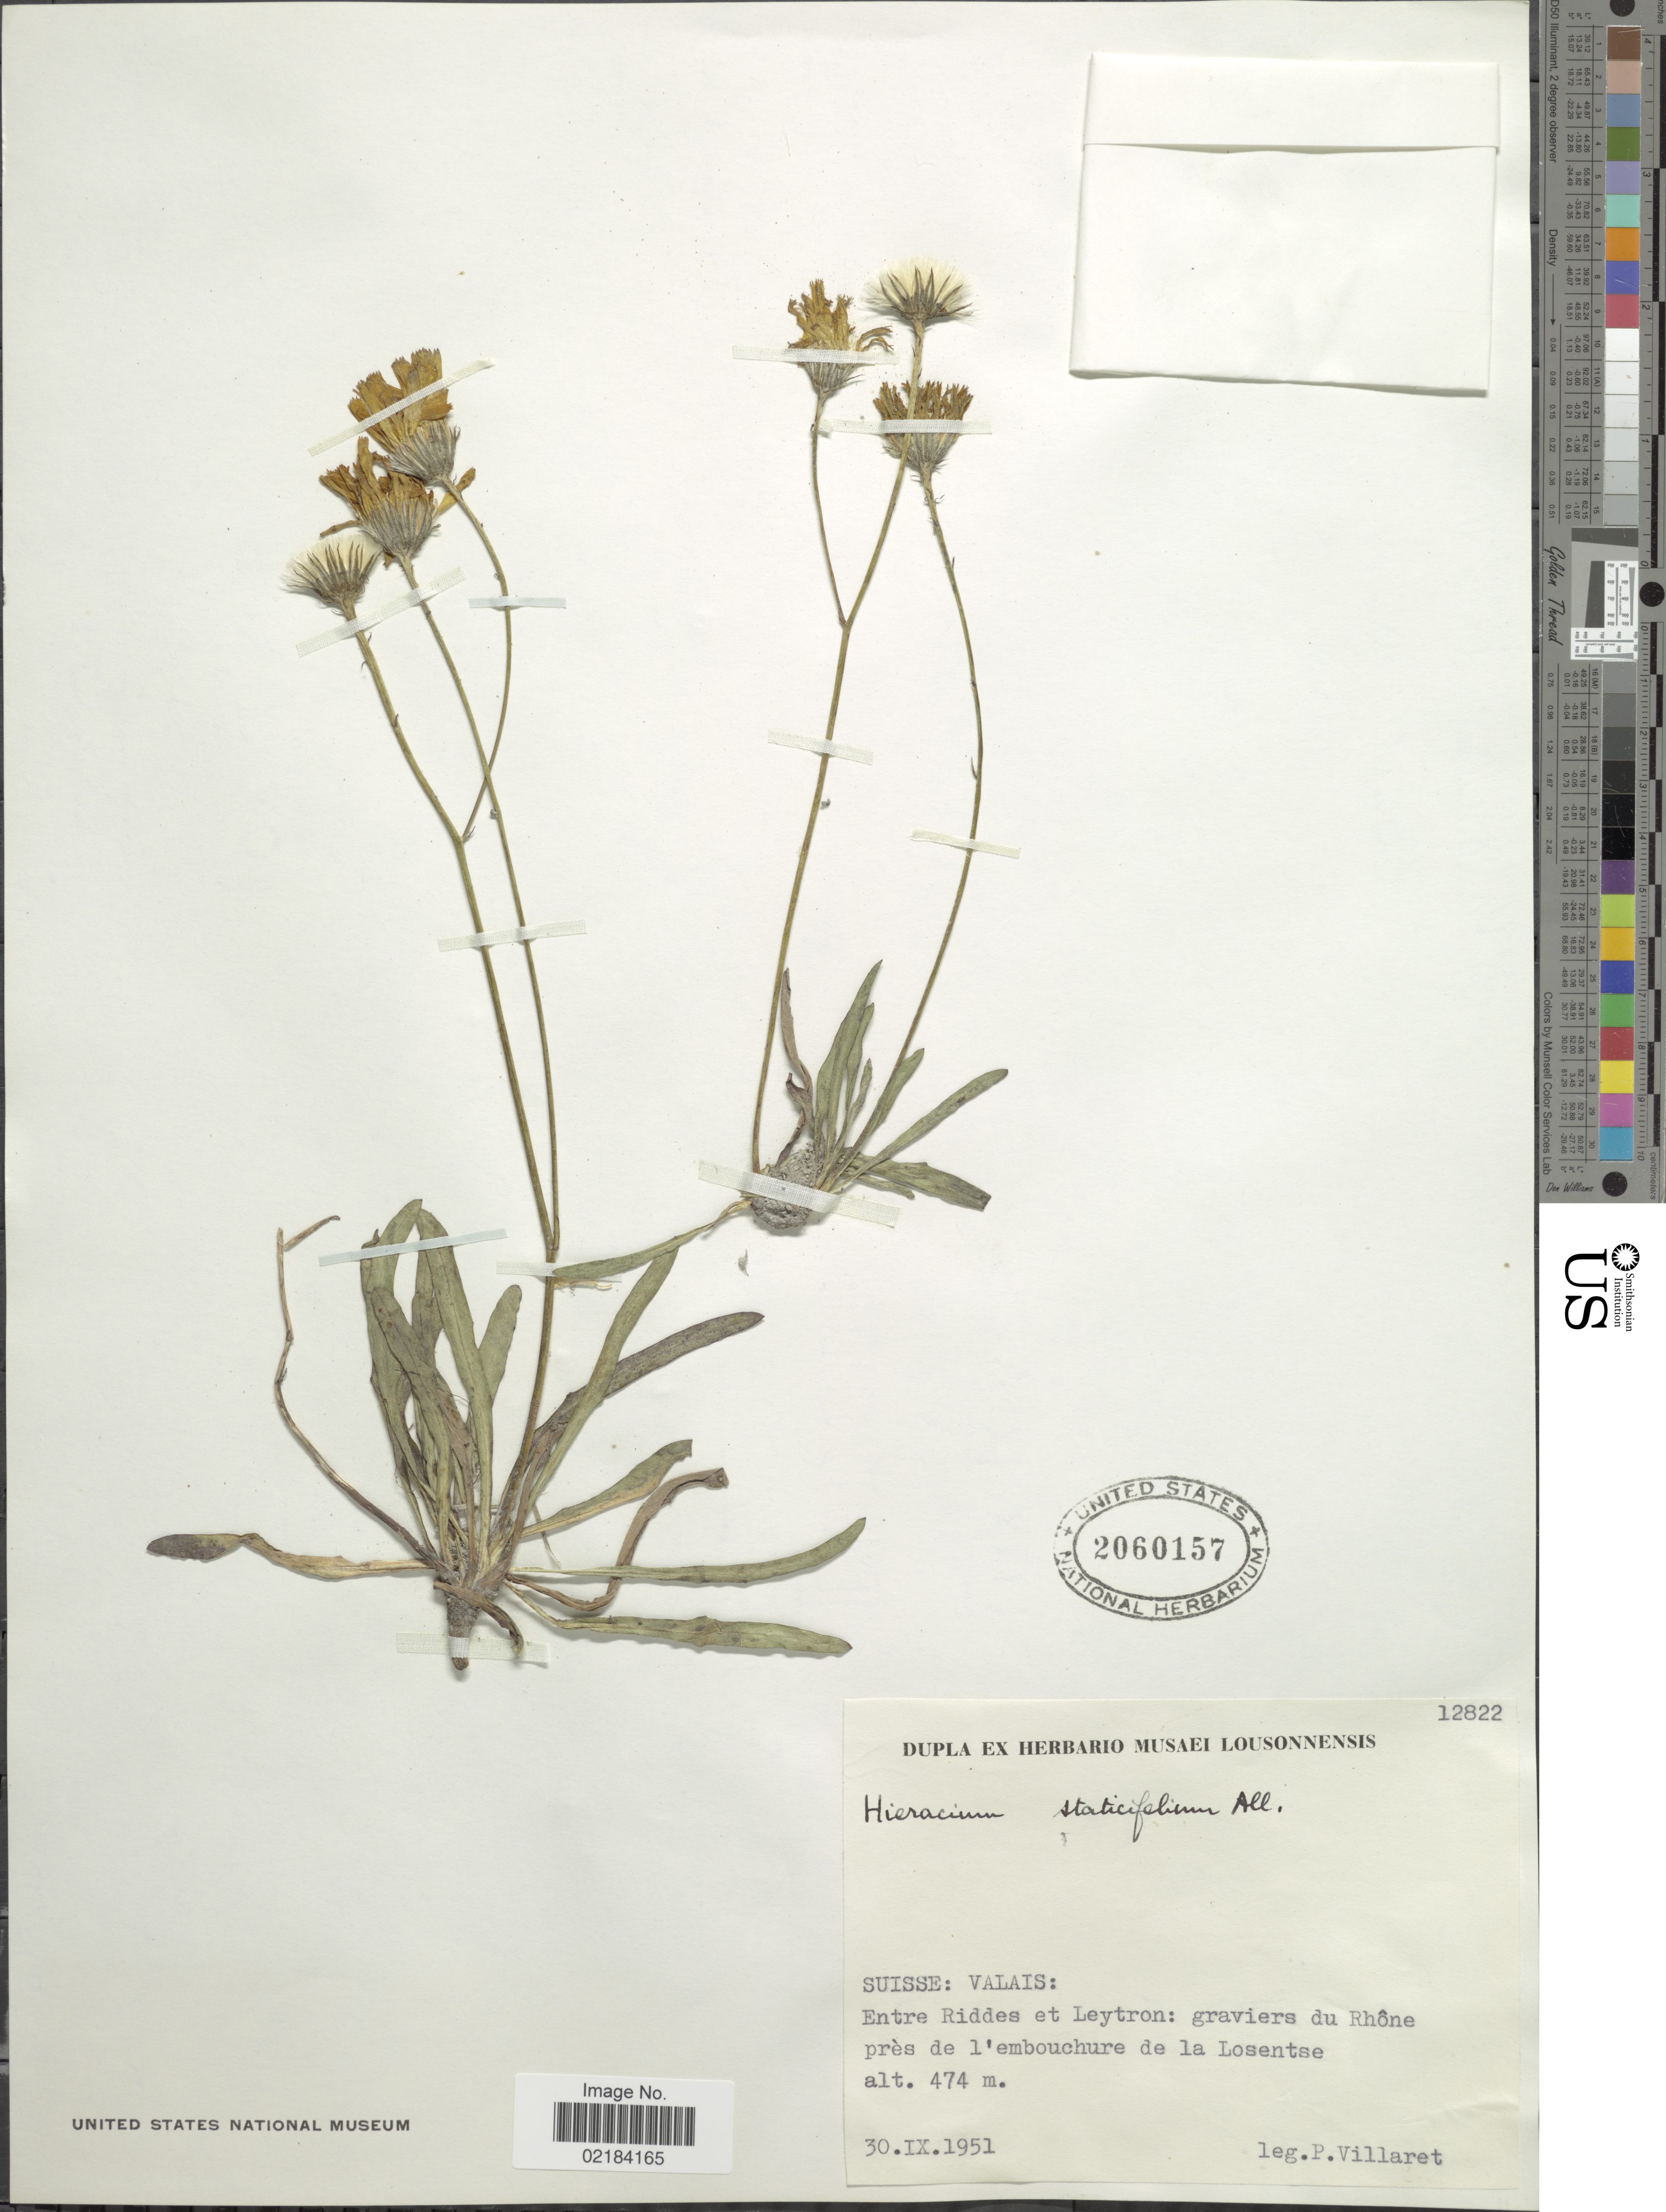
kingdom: Plantae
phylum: Tracheophyta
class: Magnoliopsida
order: Asterales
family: Asteraceae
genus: Hieracium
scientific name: Hieracium staticifolium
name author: Vill.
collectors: P. Villaret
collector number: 12822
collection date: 1951-09-30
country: Switzerland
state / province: Valais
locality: Suisse: Valais: Netre Riddes et Leytron: graviers du Rhône près de l'embouchure de la Losentse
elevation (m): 474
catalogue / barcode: US 2060157